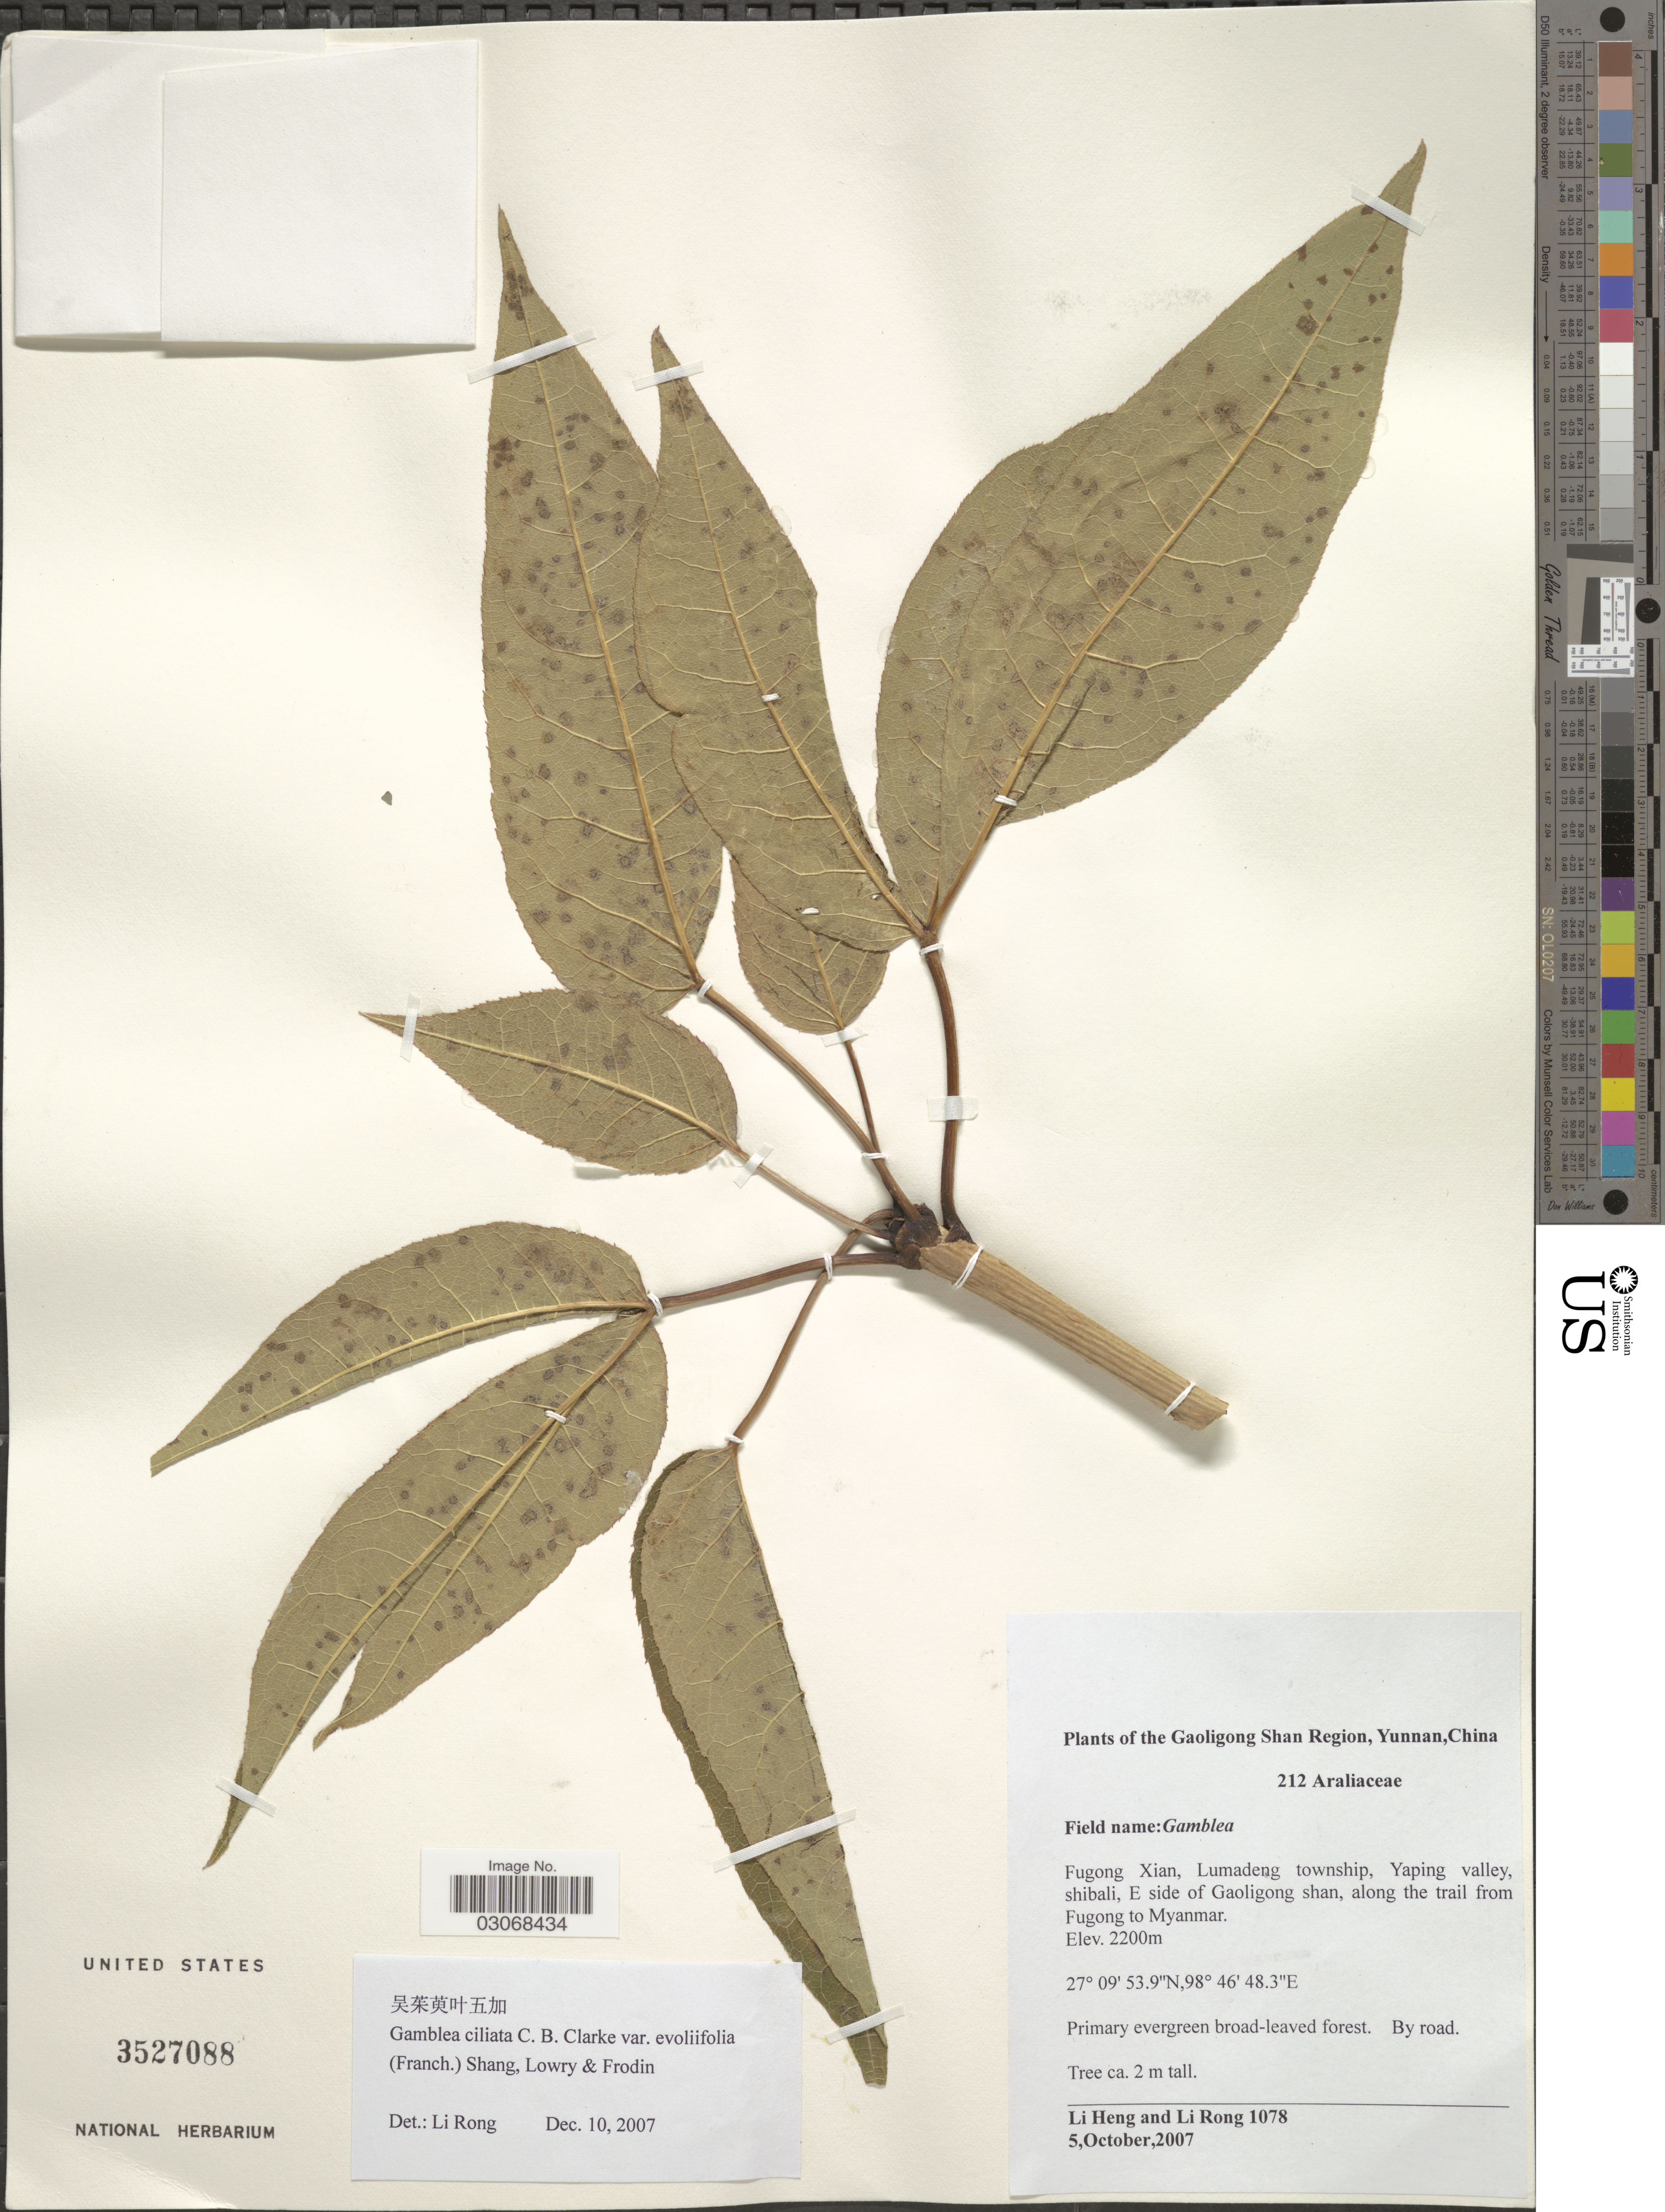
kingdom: Plantae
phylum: Tracheophyta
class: Magnoliopsida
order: Apiales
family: Araliaceae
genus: Gamblea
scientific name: Gamblea innovans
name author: (Siebold & Zucc.) C.B. Shang et al.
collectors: L. Heng & R. Li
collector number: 1078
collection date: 2007-10-05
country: China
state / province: Yunnan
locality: The Gaoligong Shan Region, Fugong Xian, Lumadeng township, Yaping valley, shibali, E side of Gaoligong shan, along the trail from Fugong to Myanmar.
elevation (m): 2200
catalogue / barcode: US 3527088